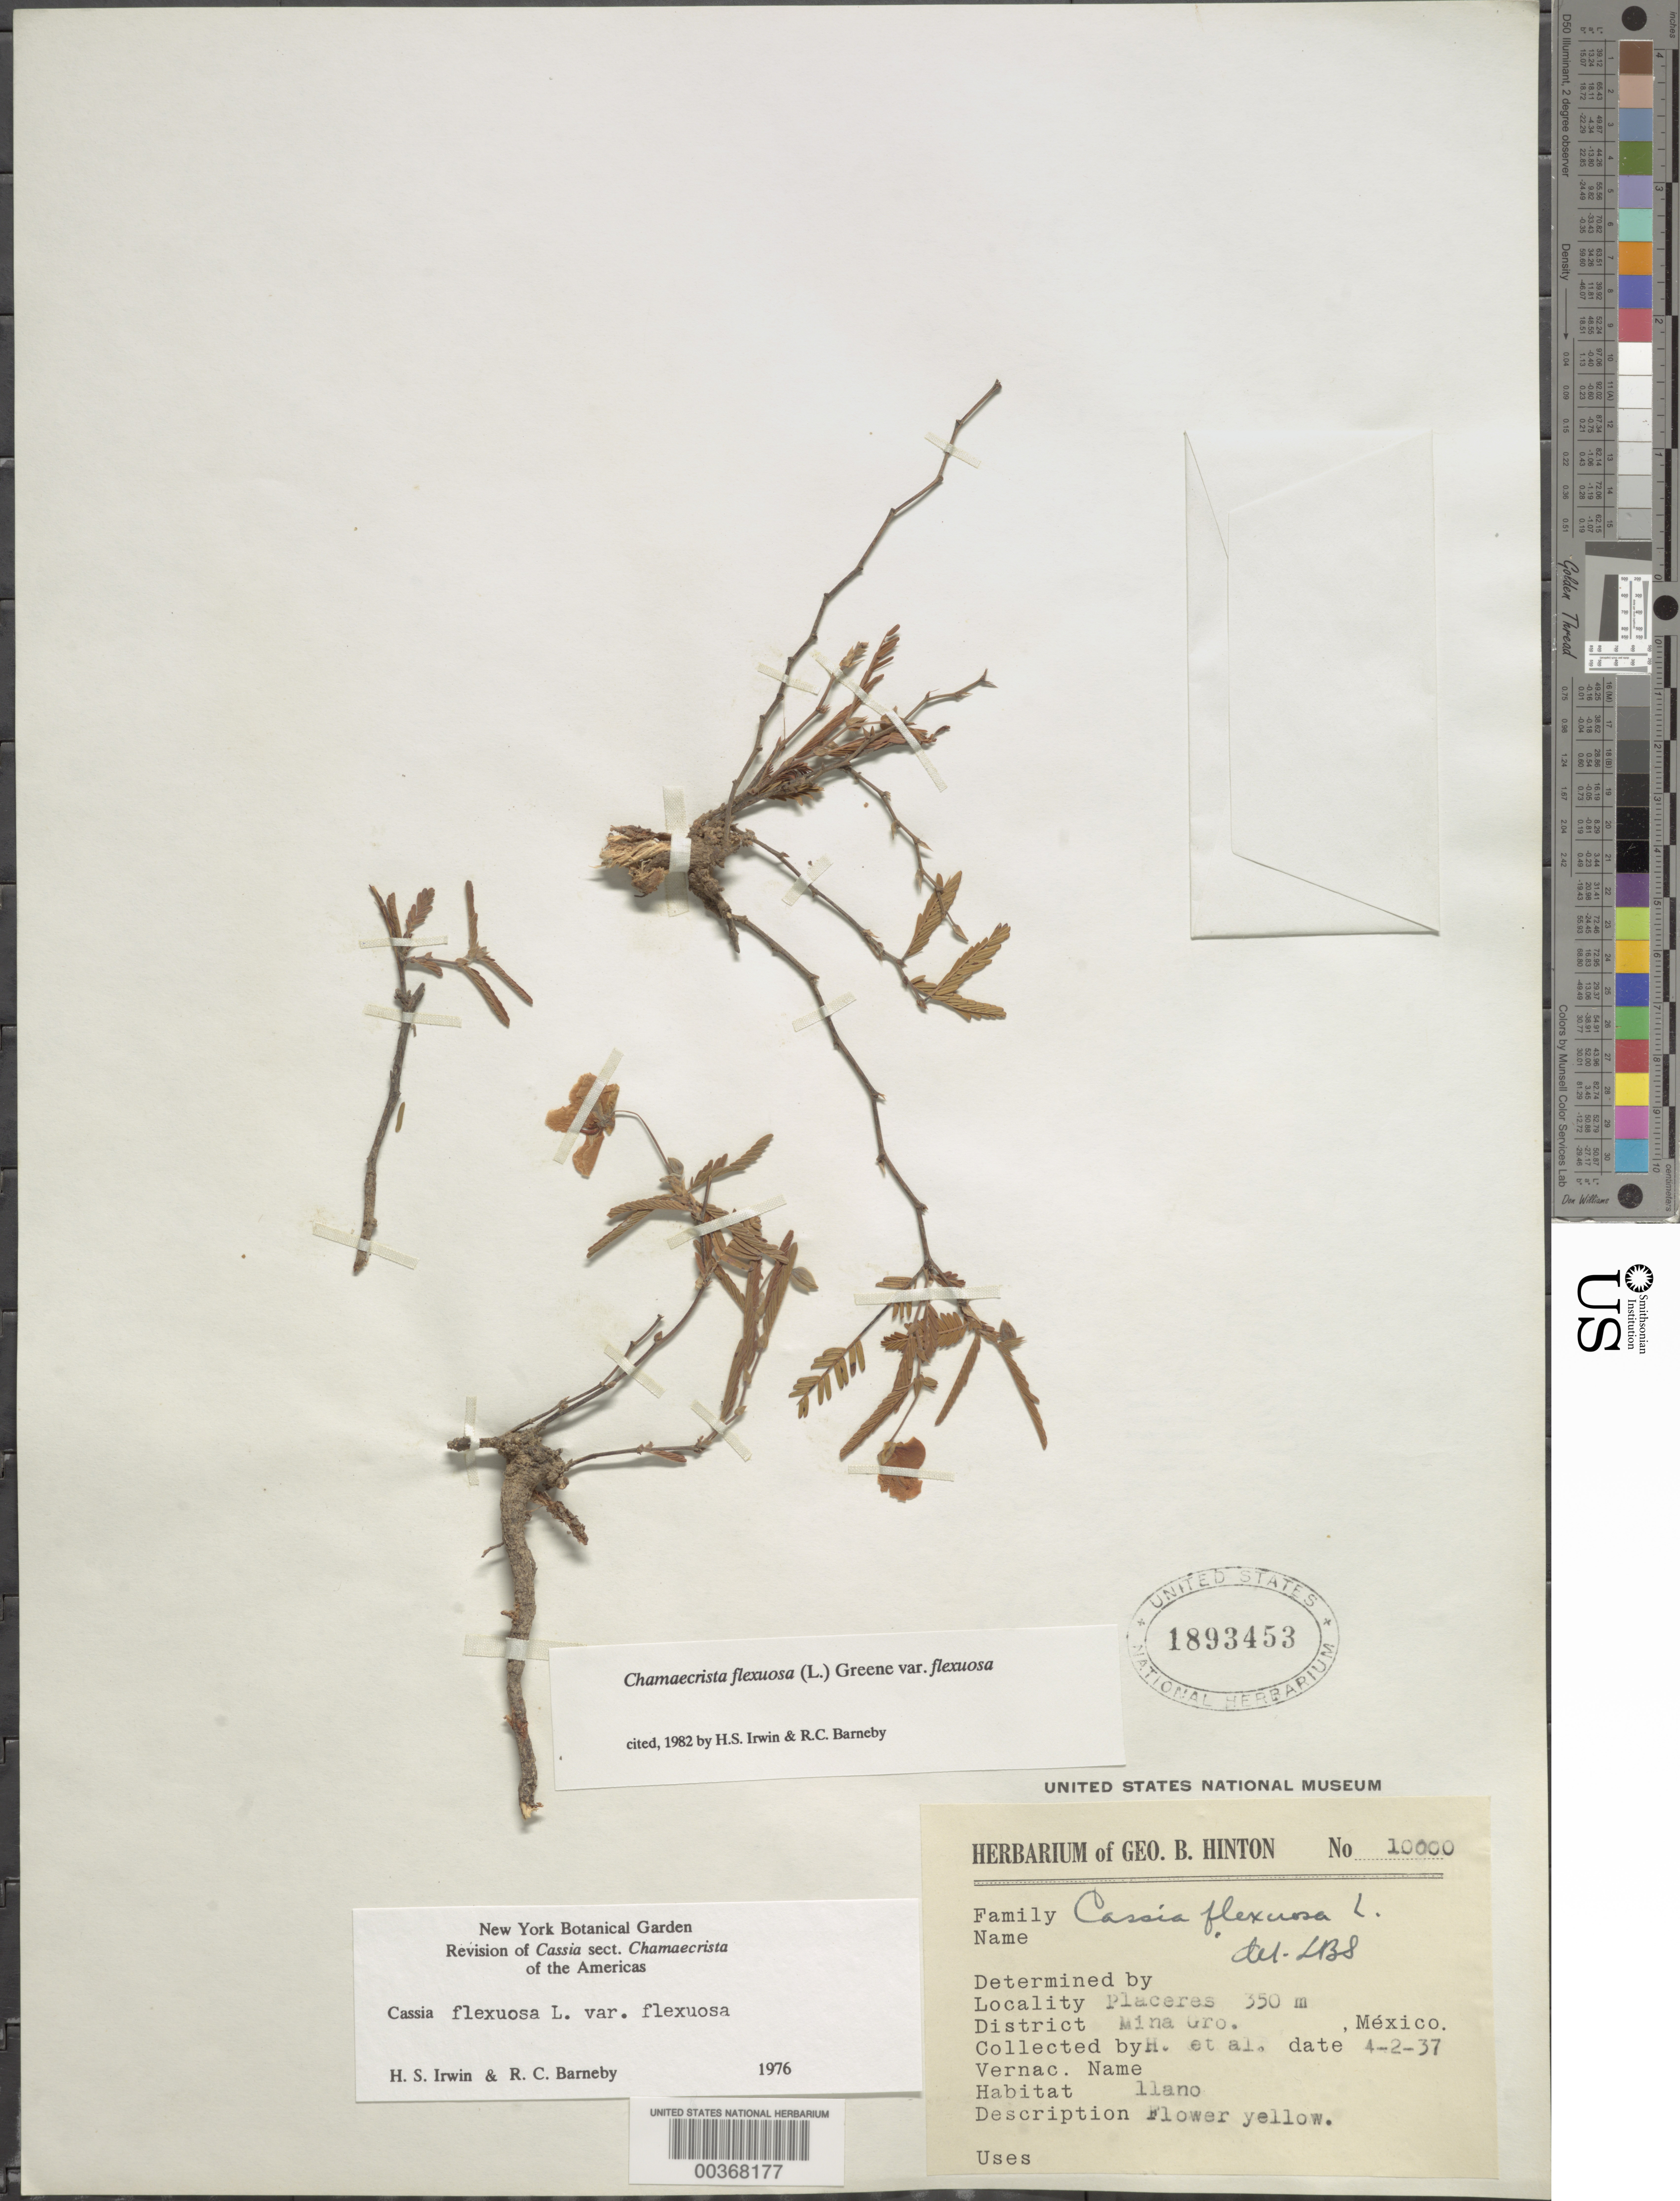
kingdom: Plantae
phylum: Tracheophyta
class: Magnoliopsida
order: Fabales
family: Fabaceae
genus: Chamaecrista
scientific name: Chamaecrista flexuosa var. flexuosa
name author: (L.) Greene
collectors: G. B. Hinton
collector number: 10000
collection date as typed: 04 Feb 1937 to 02 Apr 1937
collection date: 1937-02-04/1937-04-02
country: Mexico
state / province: Guerrero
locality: Mina mun. (?), Placeres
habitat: Llano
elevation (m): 350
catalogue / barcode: US 1893453